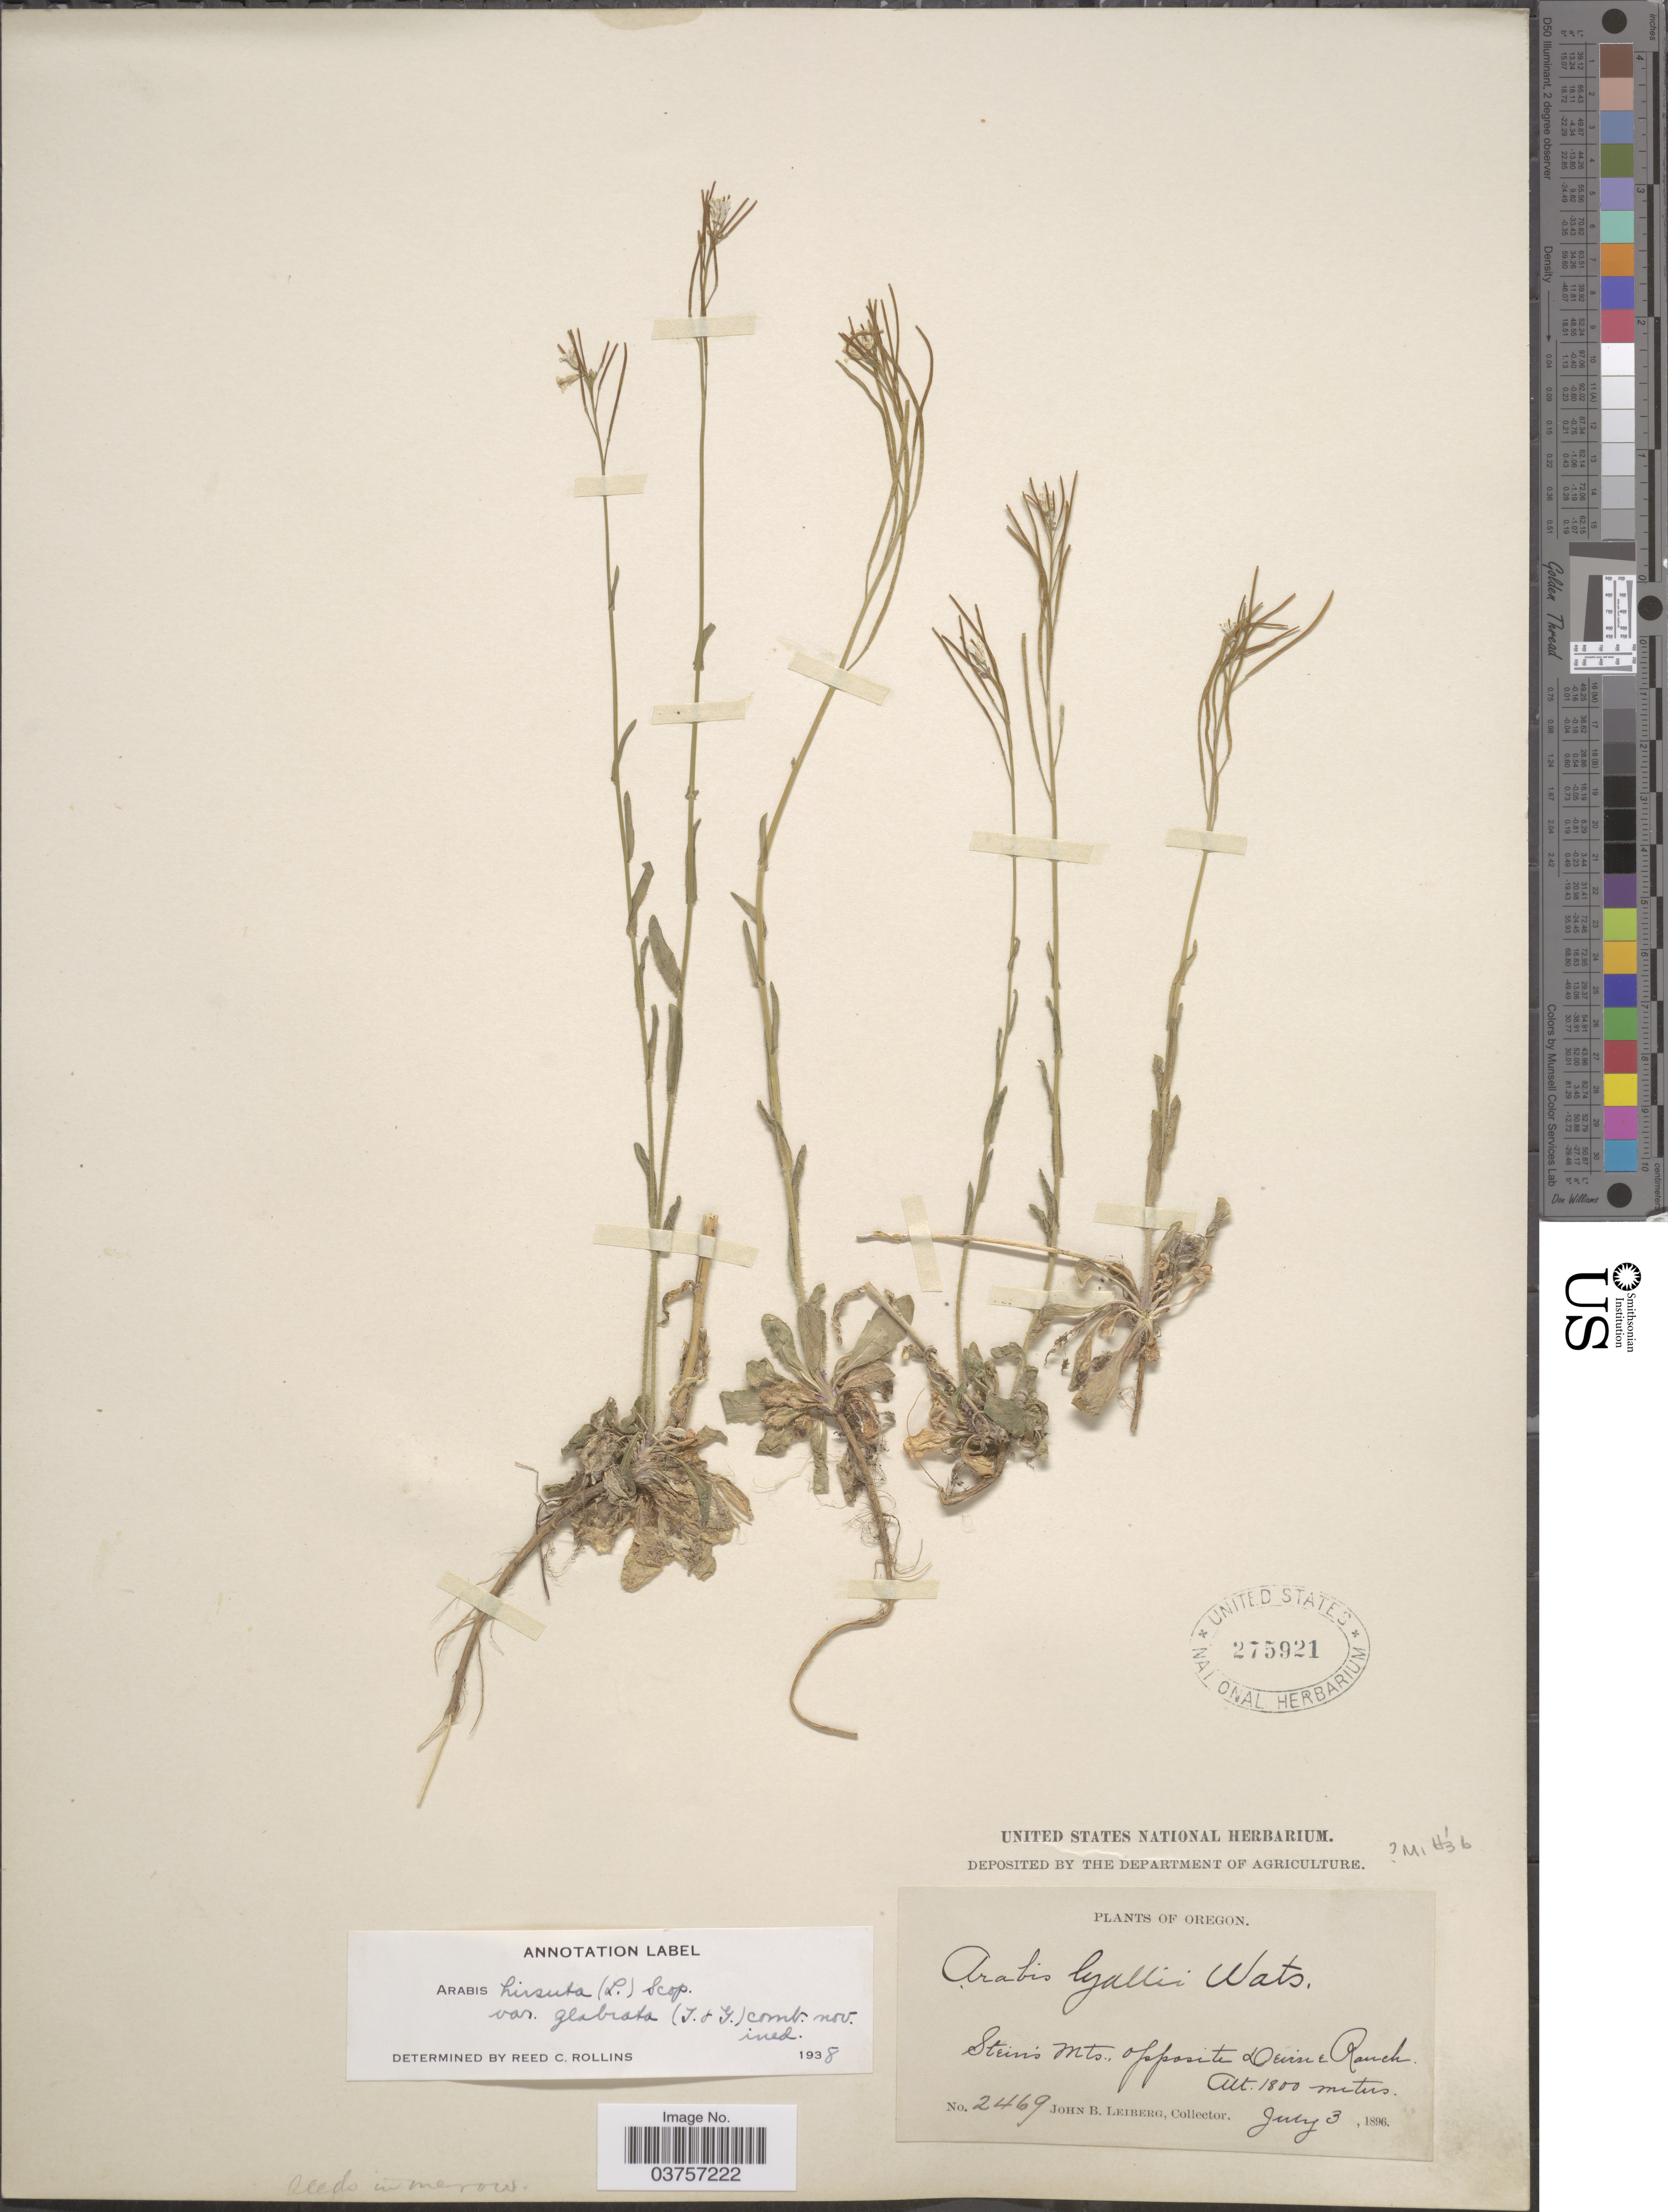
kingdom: Plantae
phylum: Tracheophyta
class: Magnoliopsida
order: Brassicales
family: Brassicaceae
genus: Arabis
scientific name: Arabis hirsuta var. glabrata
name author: Torr. & A. Gray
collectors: J. B. Leiberg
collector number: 2469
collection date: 1896-07-03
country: United States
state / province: Oregon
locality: Steins Mts., opposite Devine Ranch.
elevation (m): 1800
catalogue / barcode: US 275921